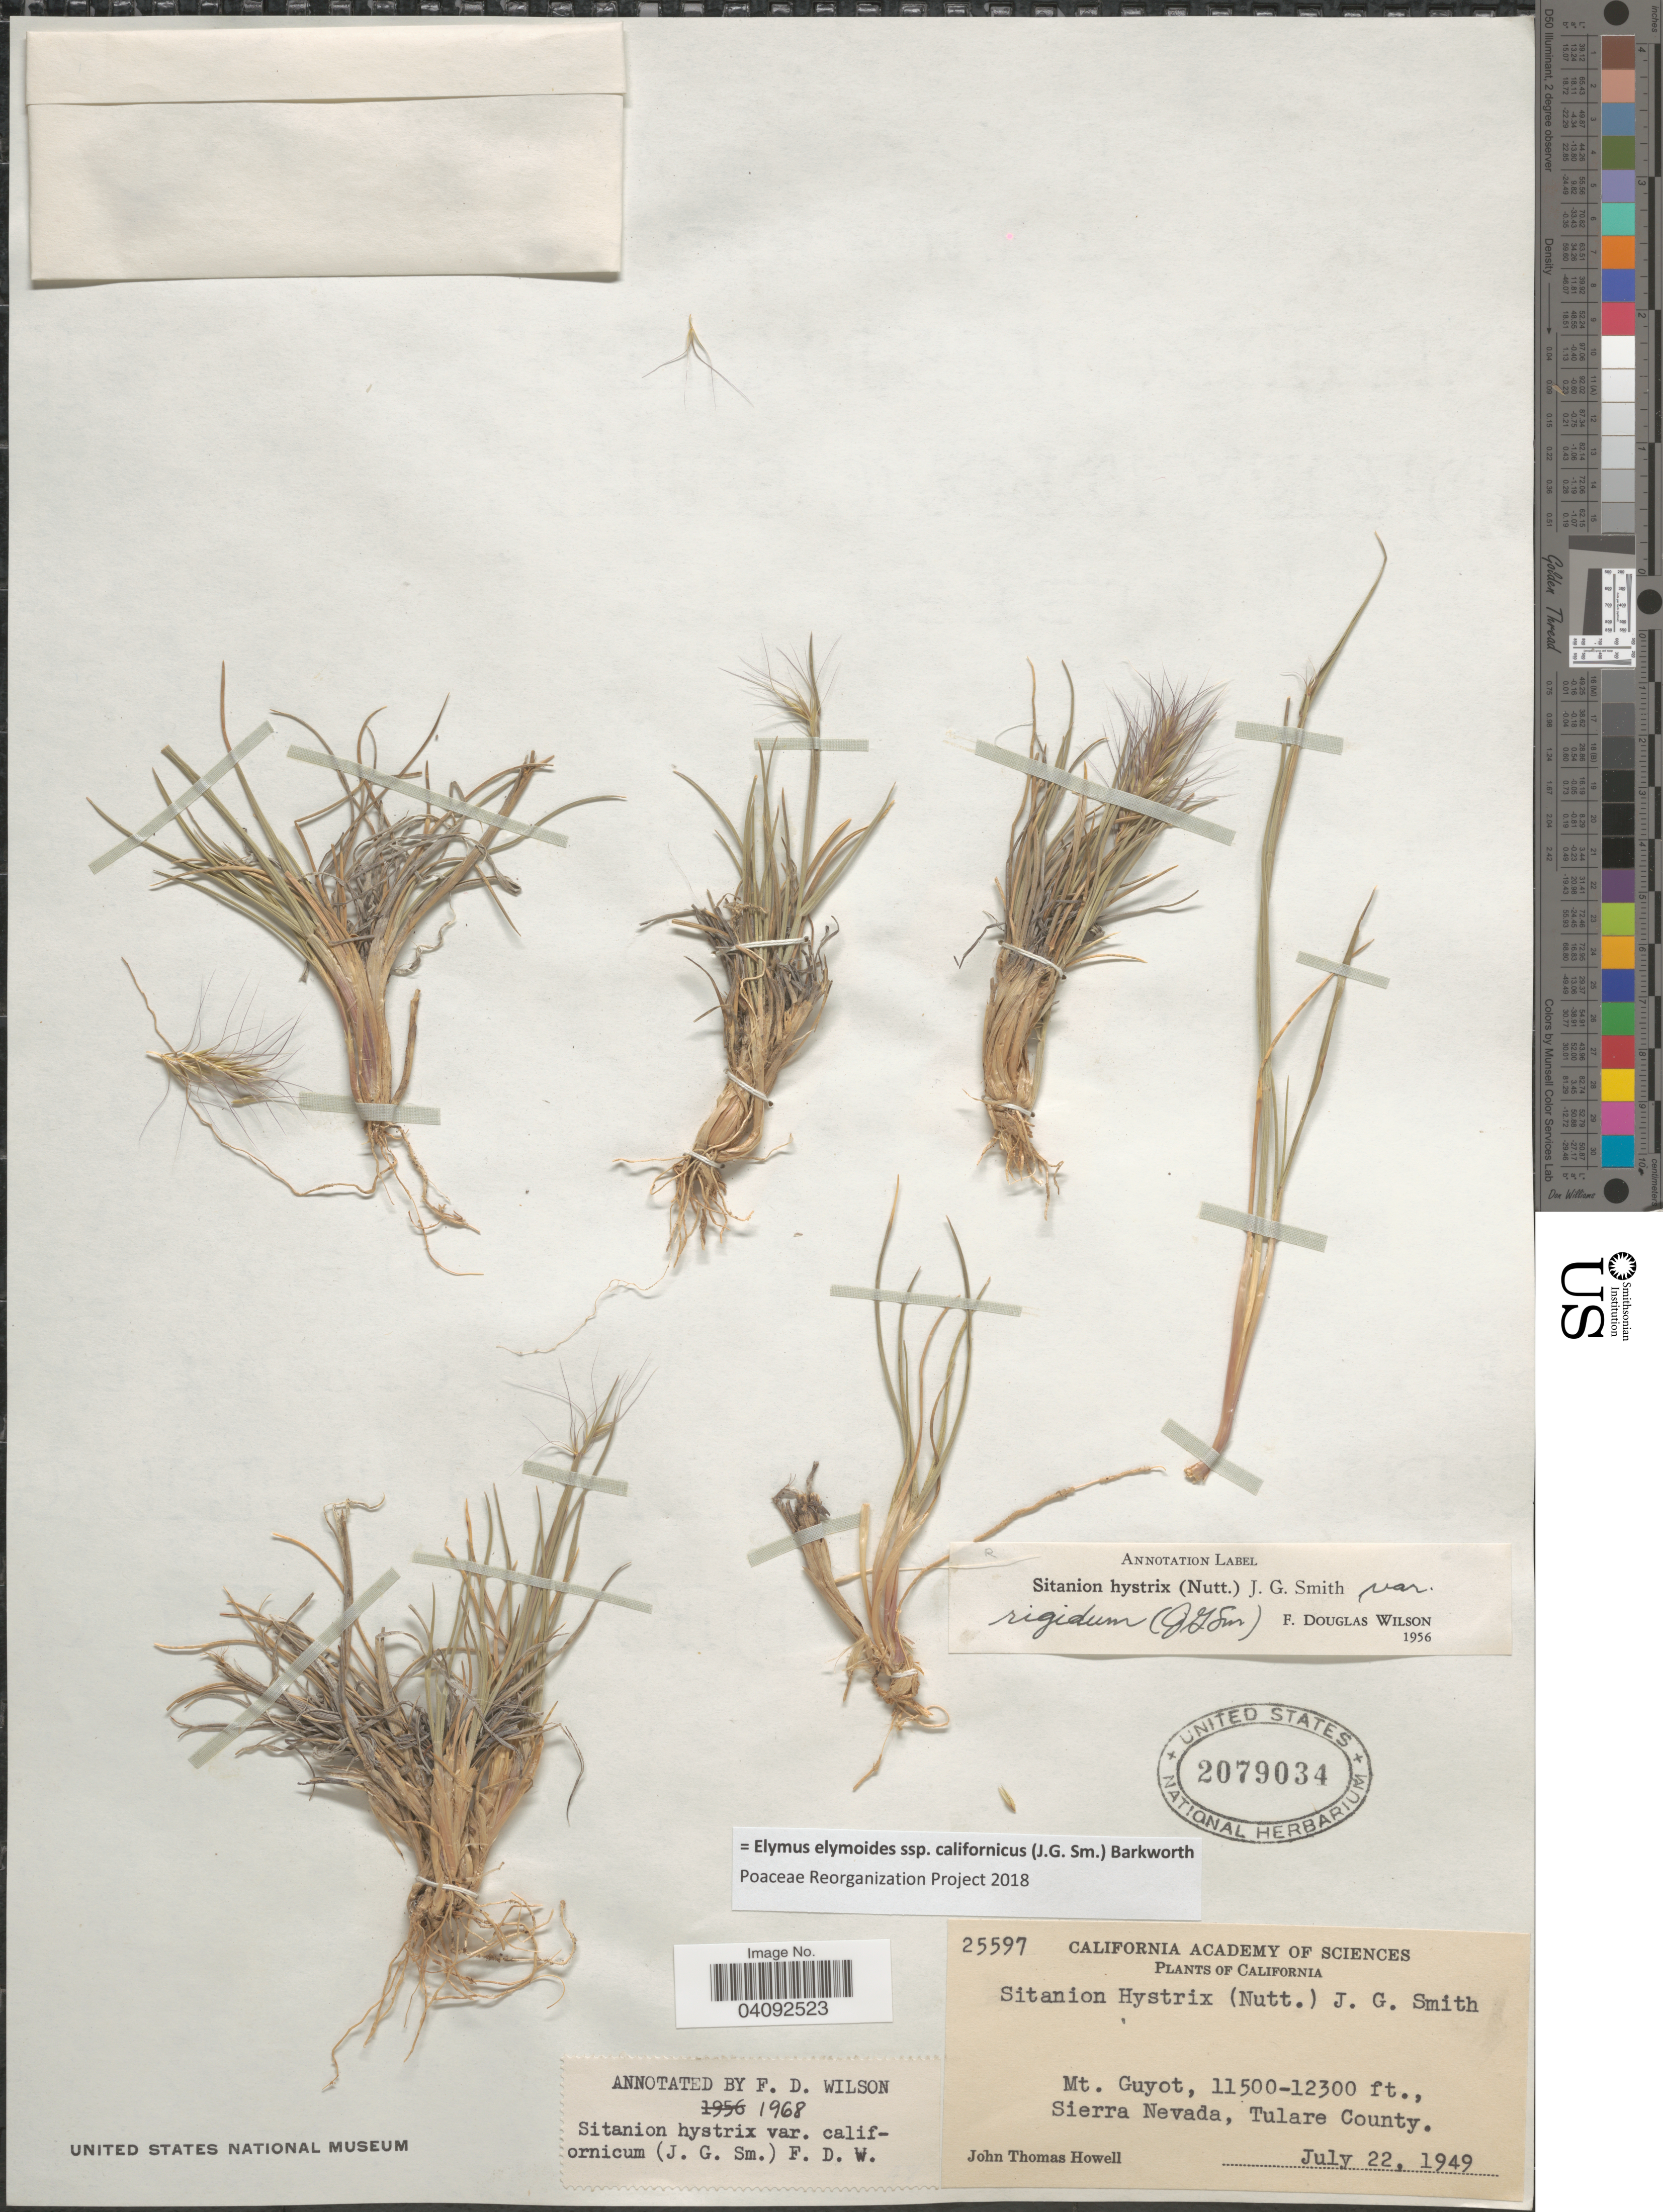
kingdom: Plantae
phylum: Tracheophyta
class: Liliopsida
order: Poales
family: Poaceae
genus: Elymus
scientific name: Elymus elymoides subsp. hordeoides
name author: (Suksd.) Barkworth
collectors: J. T. Howell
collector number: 25597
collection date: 1949-07-22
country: United States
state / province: California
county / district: Tulare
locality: Mt. Guyot, Sierra Nevada, Tulare County.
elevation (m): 3505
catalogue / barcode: US 2079034